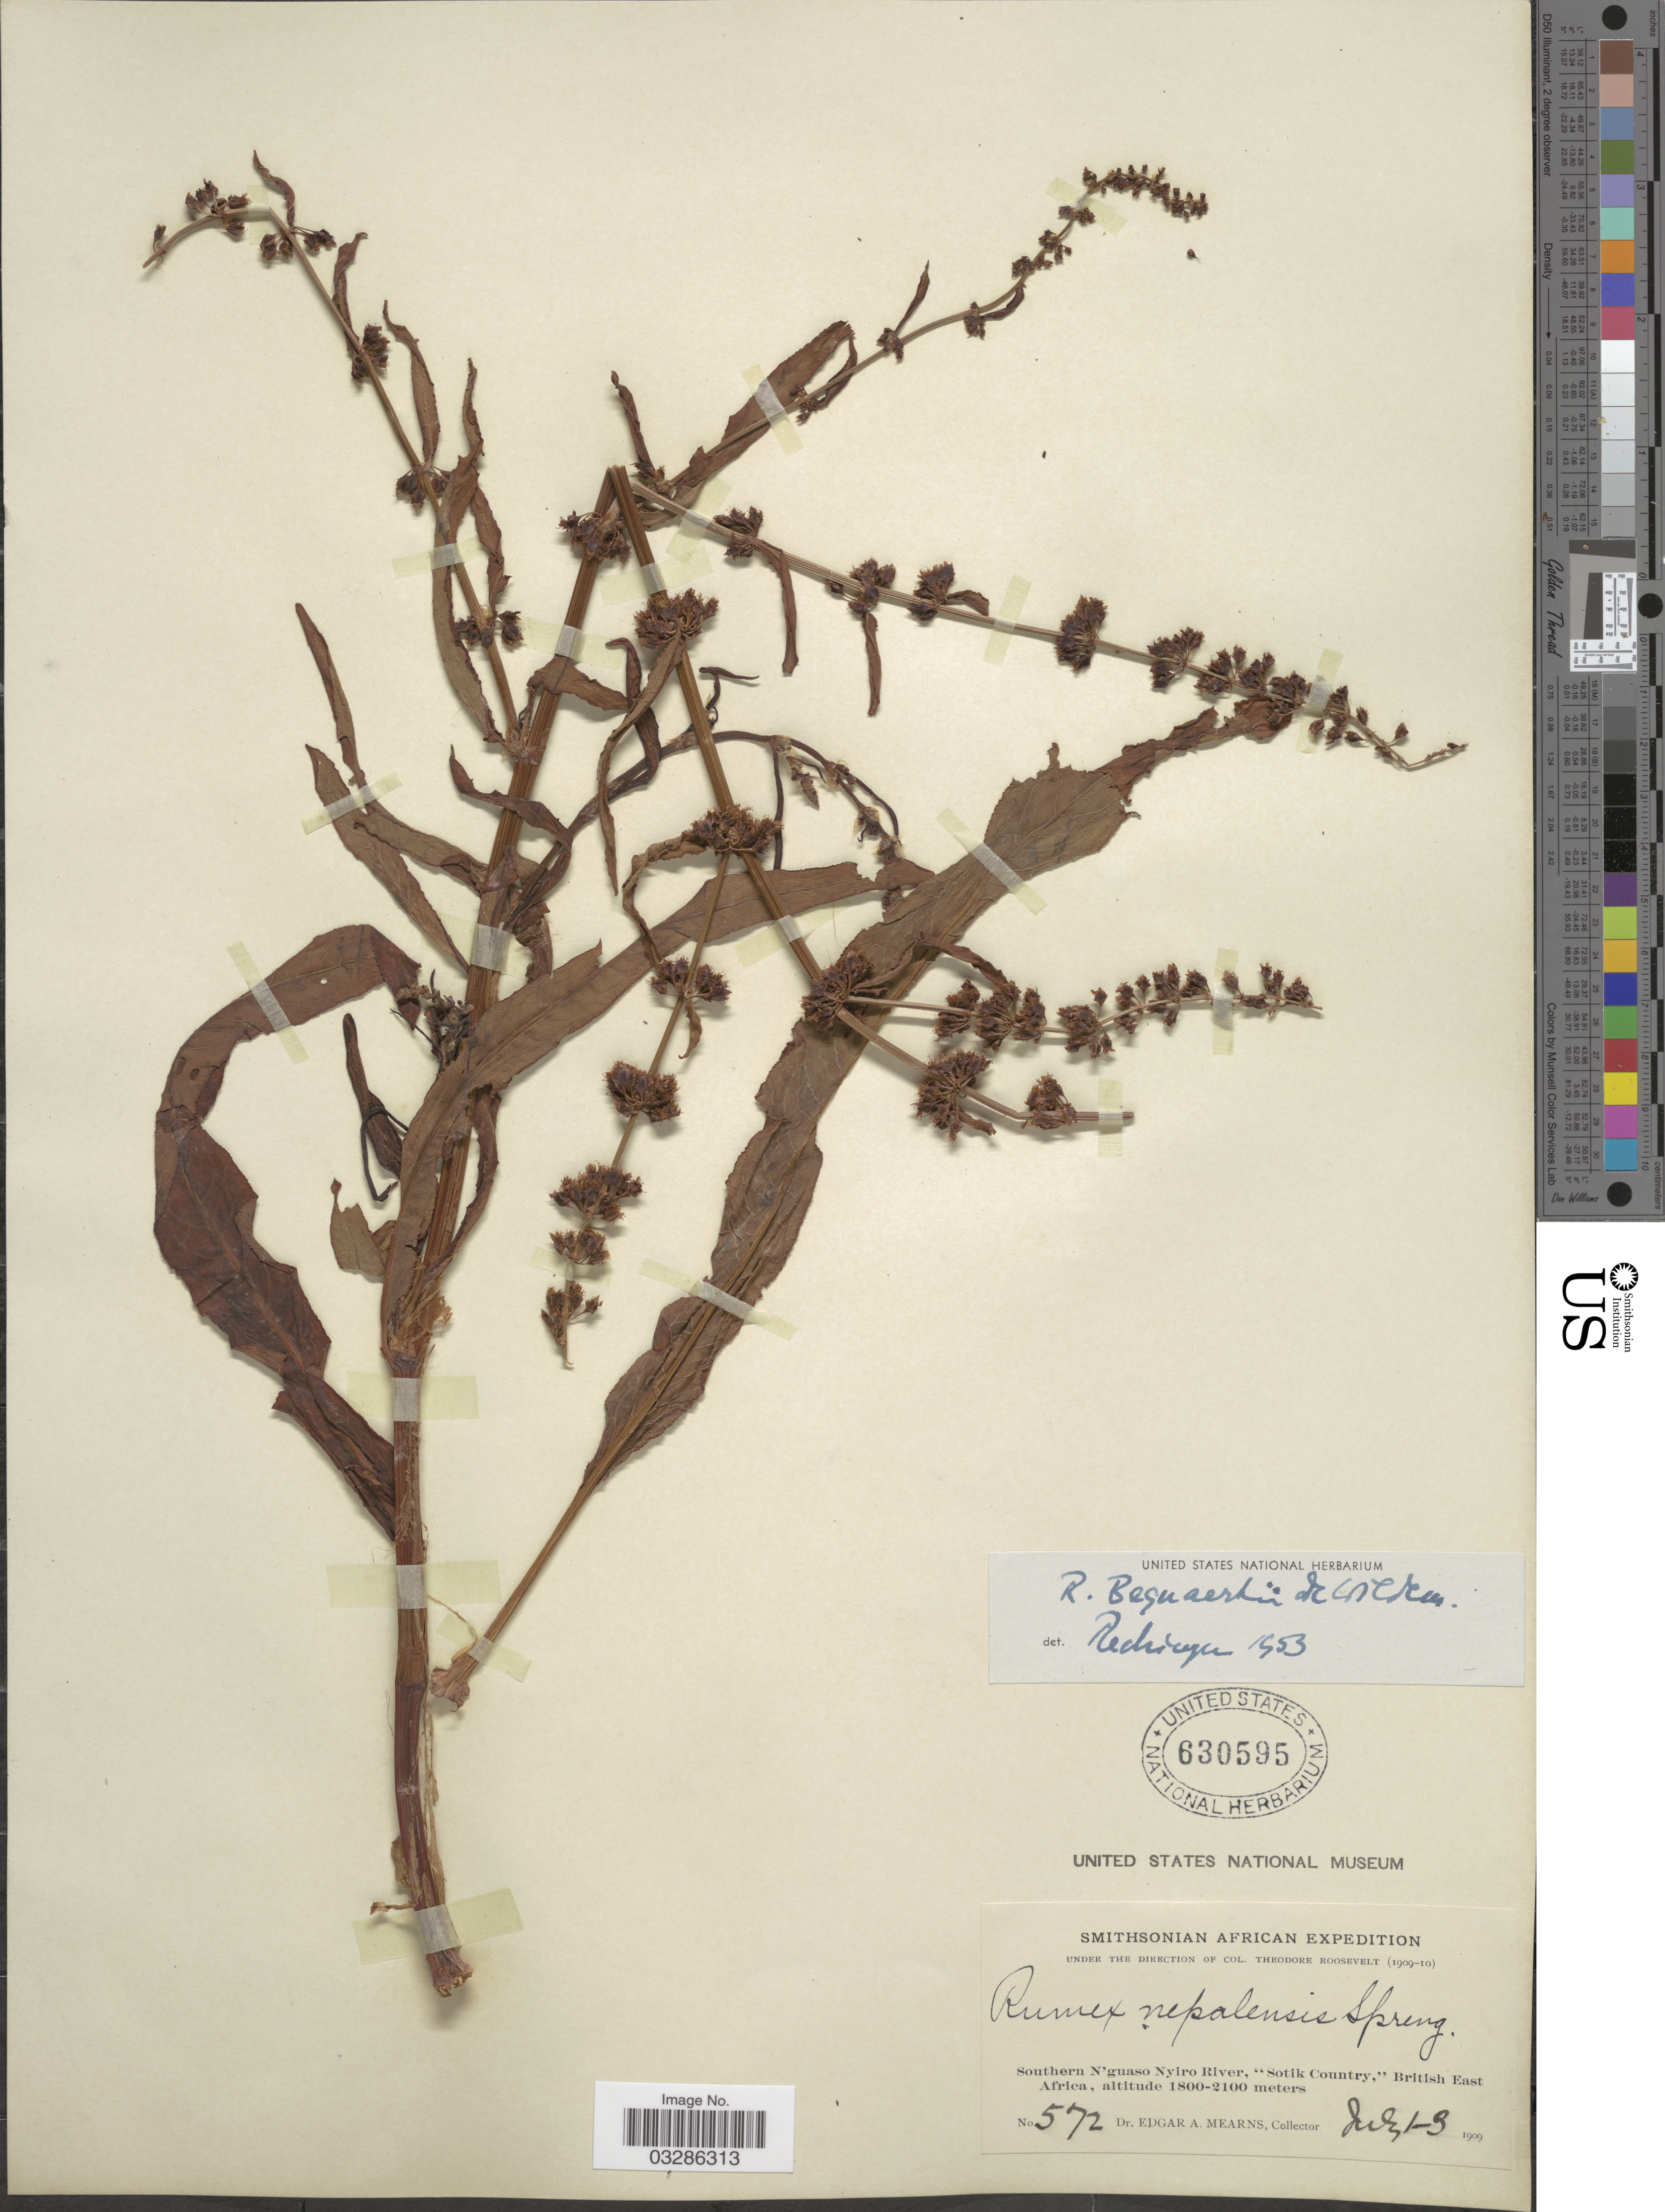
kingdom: Plantae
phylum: Tracheophyta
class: Magnoliopsida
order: Caryophyllales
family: Polygonaceae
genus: Rumex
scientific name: Rumex bequaertii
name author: De Wild.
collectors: E. A. Mearns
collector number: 572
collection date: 1909-07-01/1909-07-03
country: Kenya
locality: Southern N'guaso Nyiro River, "Sotik Country," British East Africa.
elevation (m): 1800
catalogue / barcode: US 630595